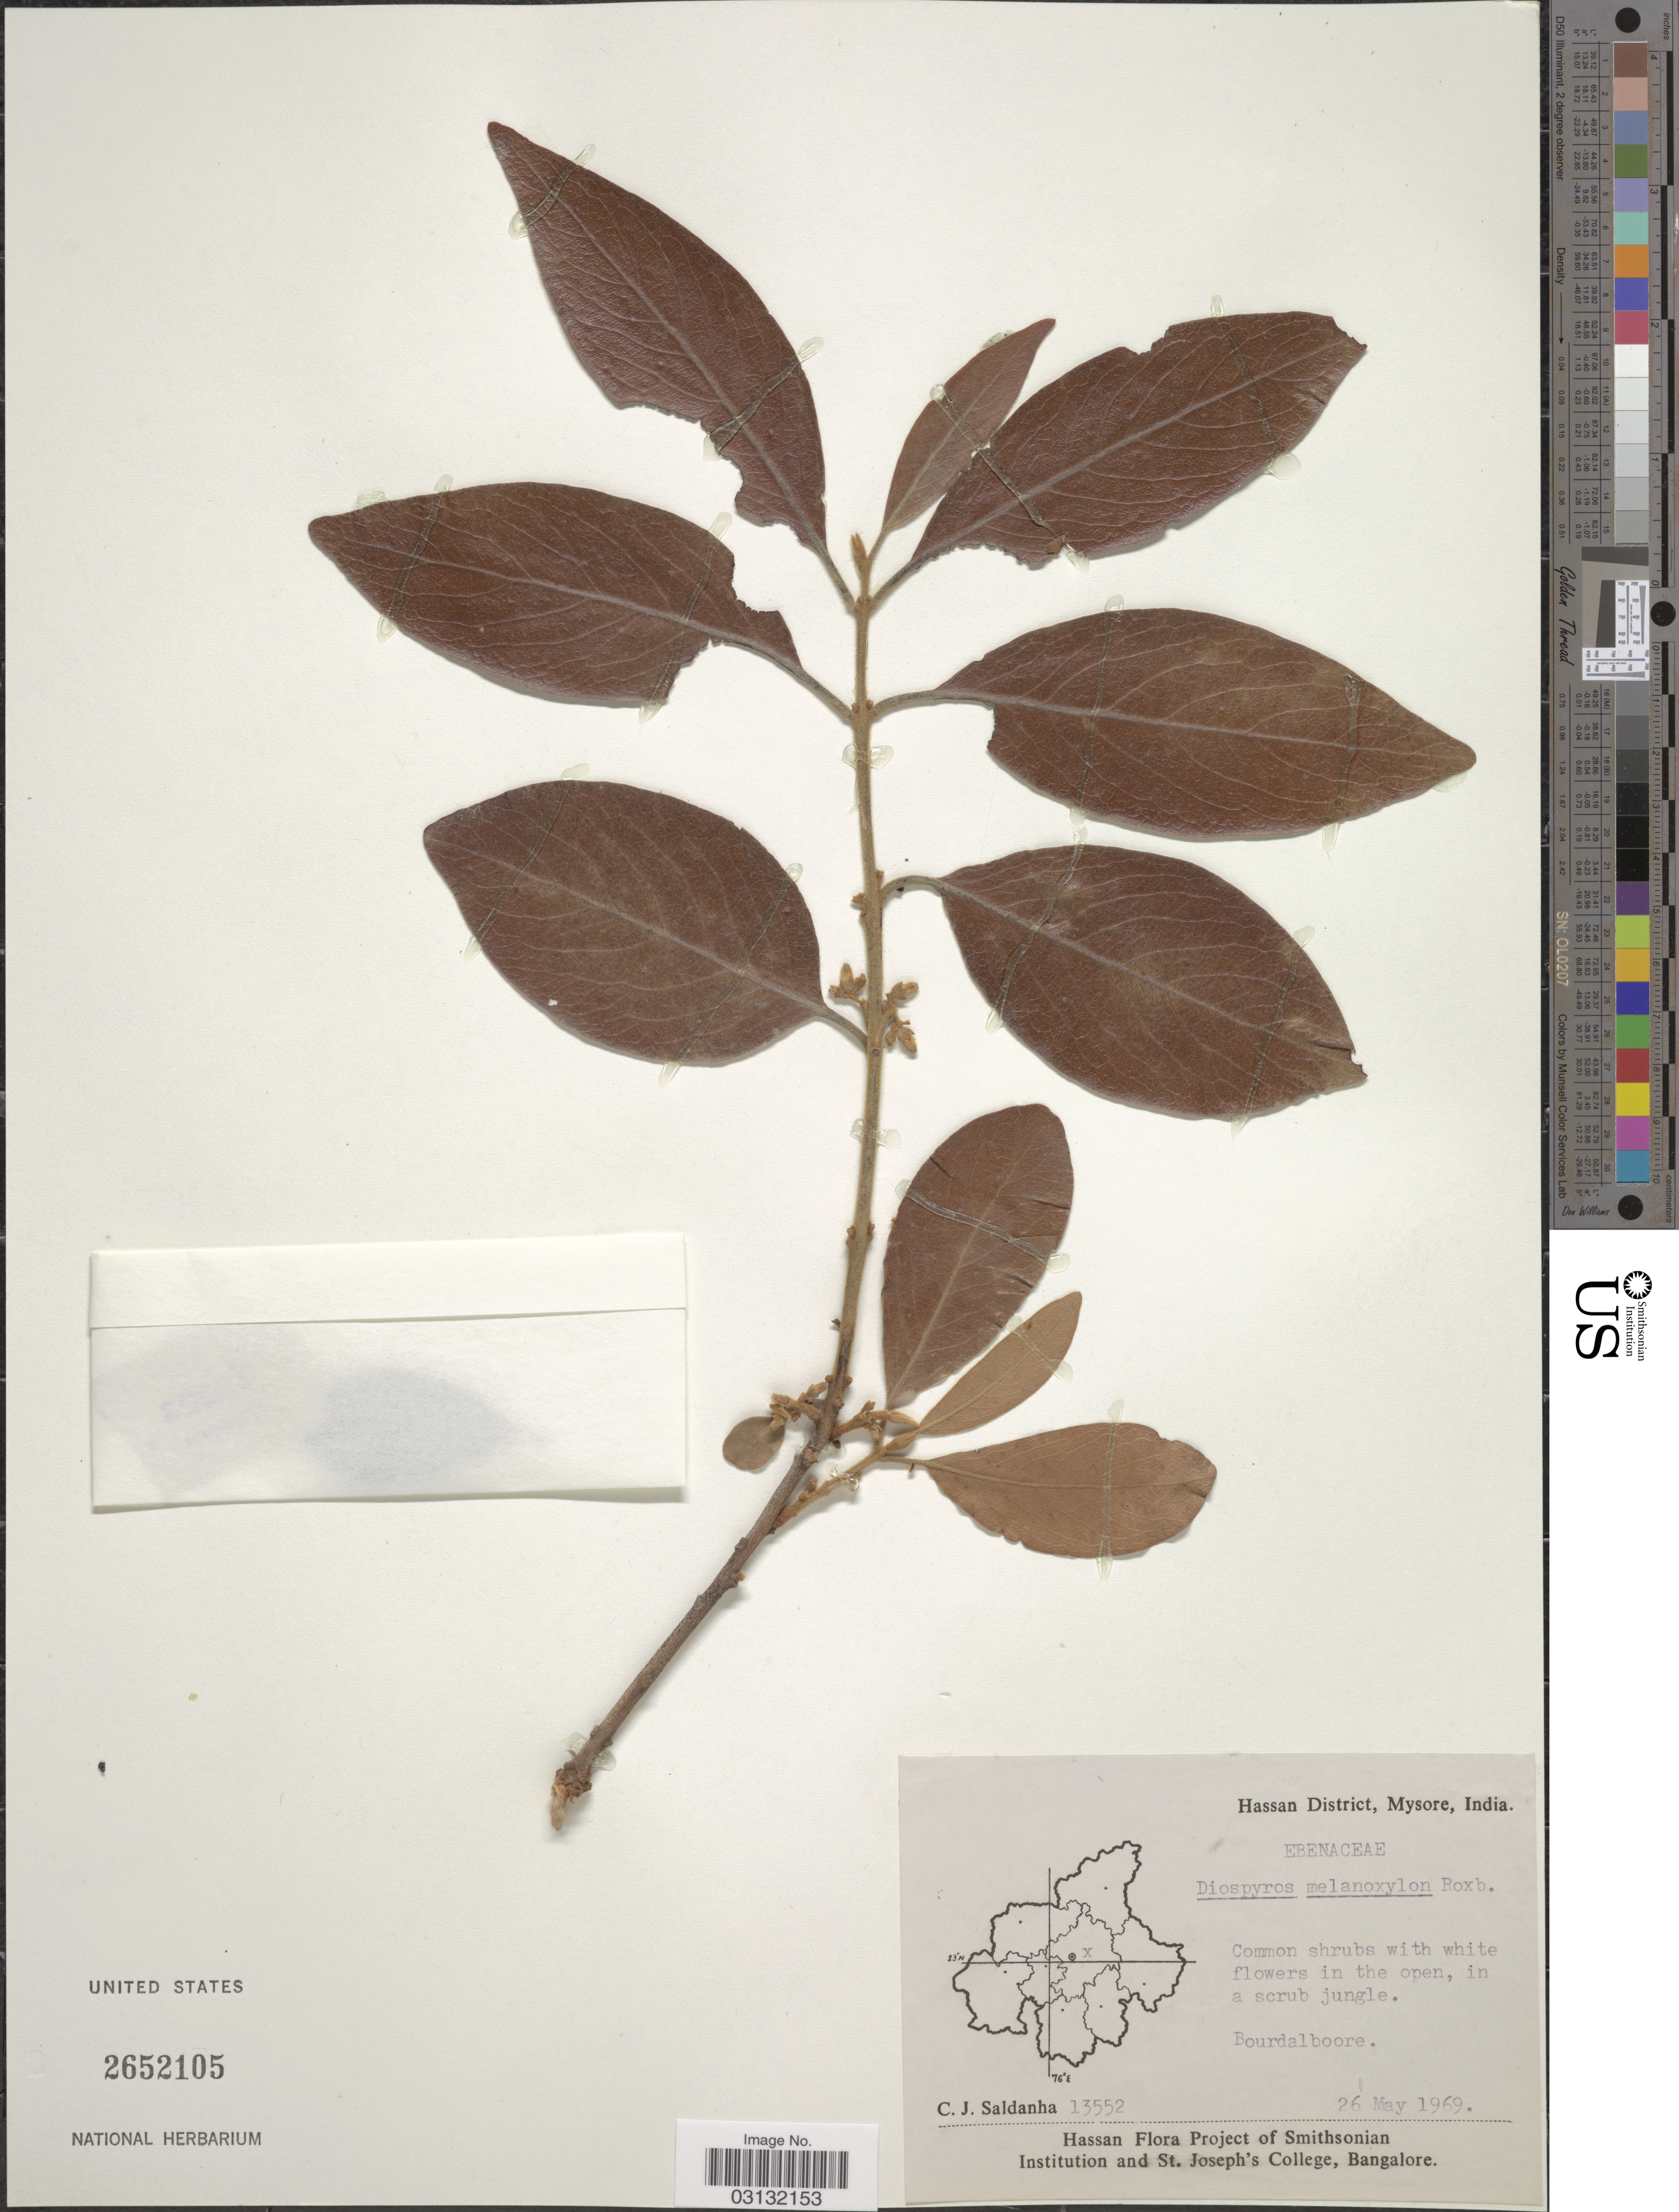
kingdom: Plantae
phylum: Tracheophyta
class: Magnoliopsida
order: Ericales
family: Ebenaceae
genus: Diospyros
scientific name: Diospyros melanoxylon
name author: Roxb.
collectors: C. J. Saldanha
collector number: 13552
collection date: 1969-05-26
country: India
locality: Hassan District, Mysore, India, Bourdalboore.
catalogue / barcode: US 2652105